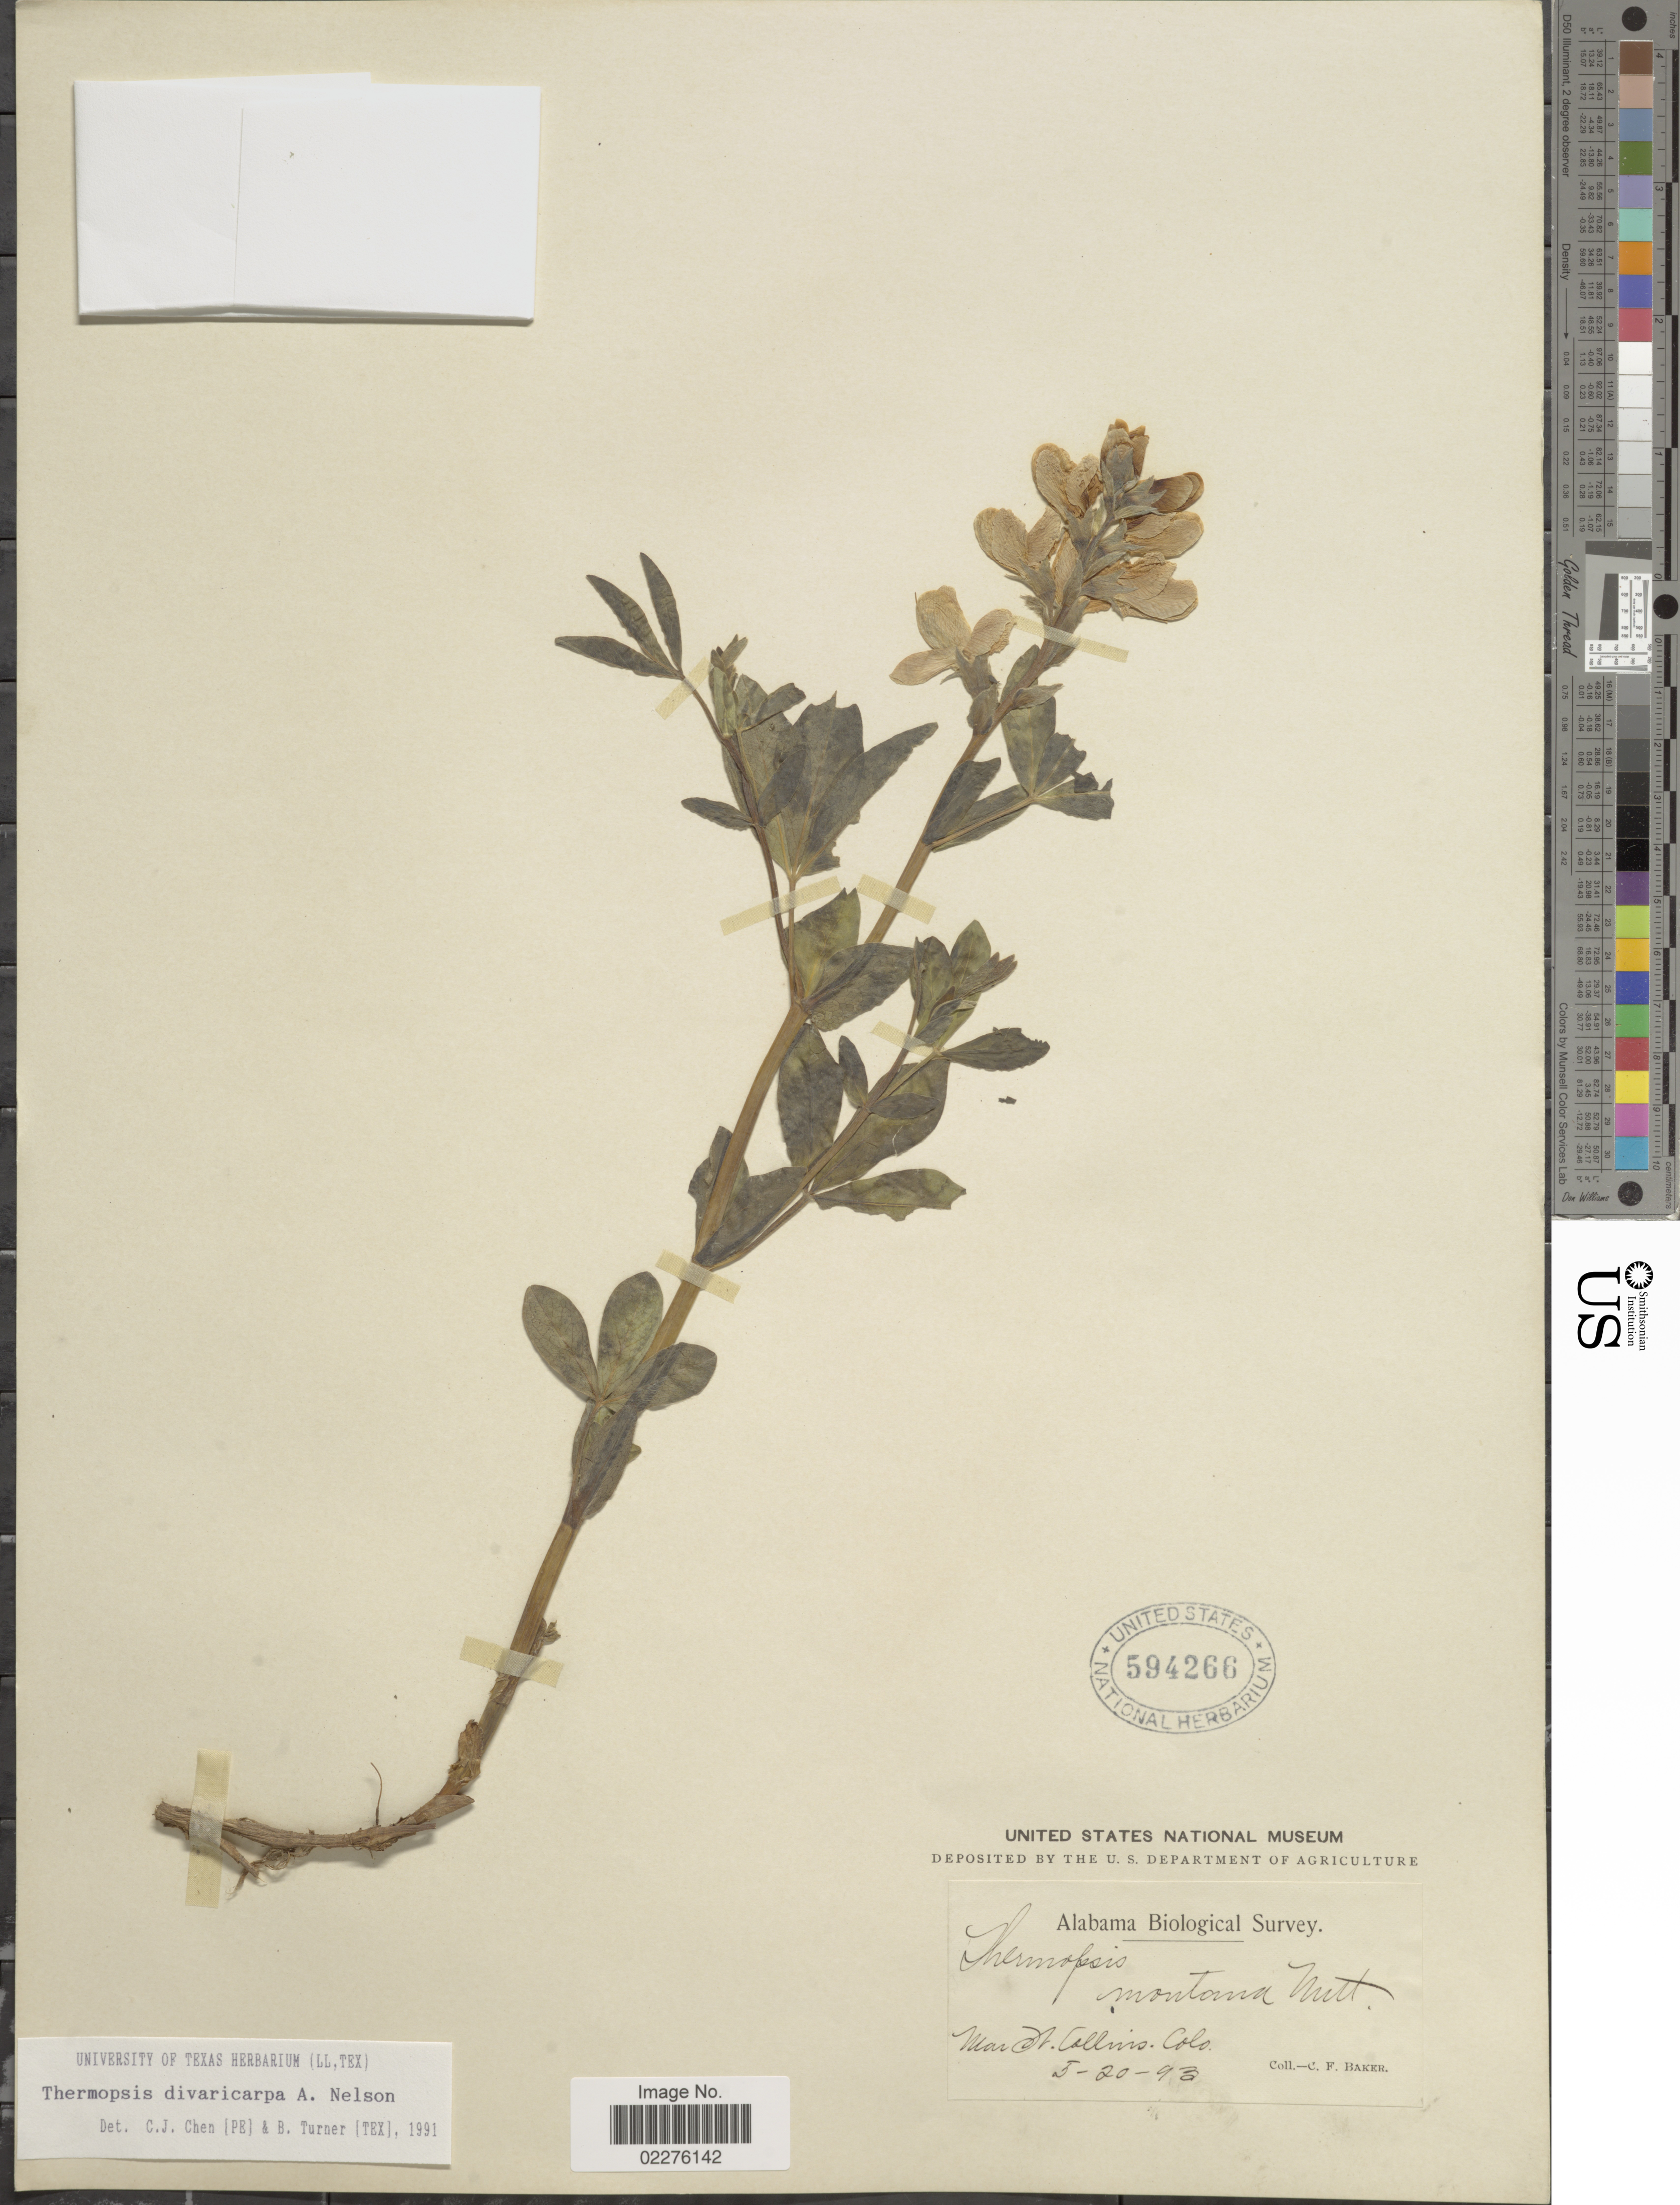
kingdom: Plantae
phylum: Tracheophyta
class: Magnoliopsida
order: Fabales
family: Fabaceae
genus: Thermopsis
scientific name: Thermopsis divaricarpa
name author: A. Nelson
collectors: C. F. Baker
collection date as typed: Transcribed d/m/y: 20/5/93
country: United States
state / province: Colorado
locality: Ft. Collins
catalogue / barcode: US 594266